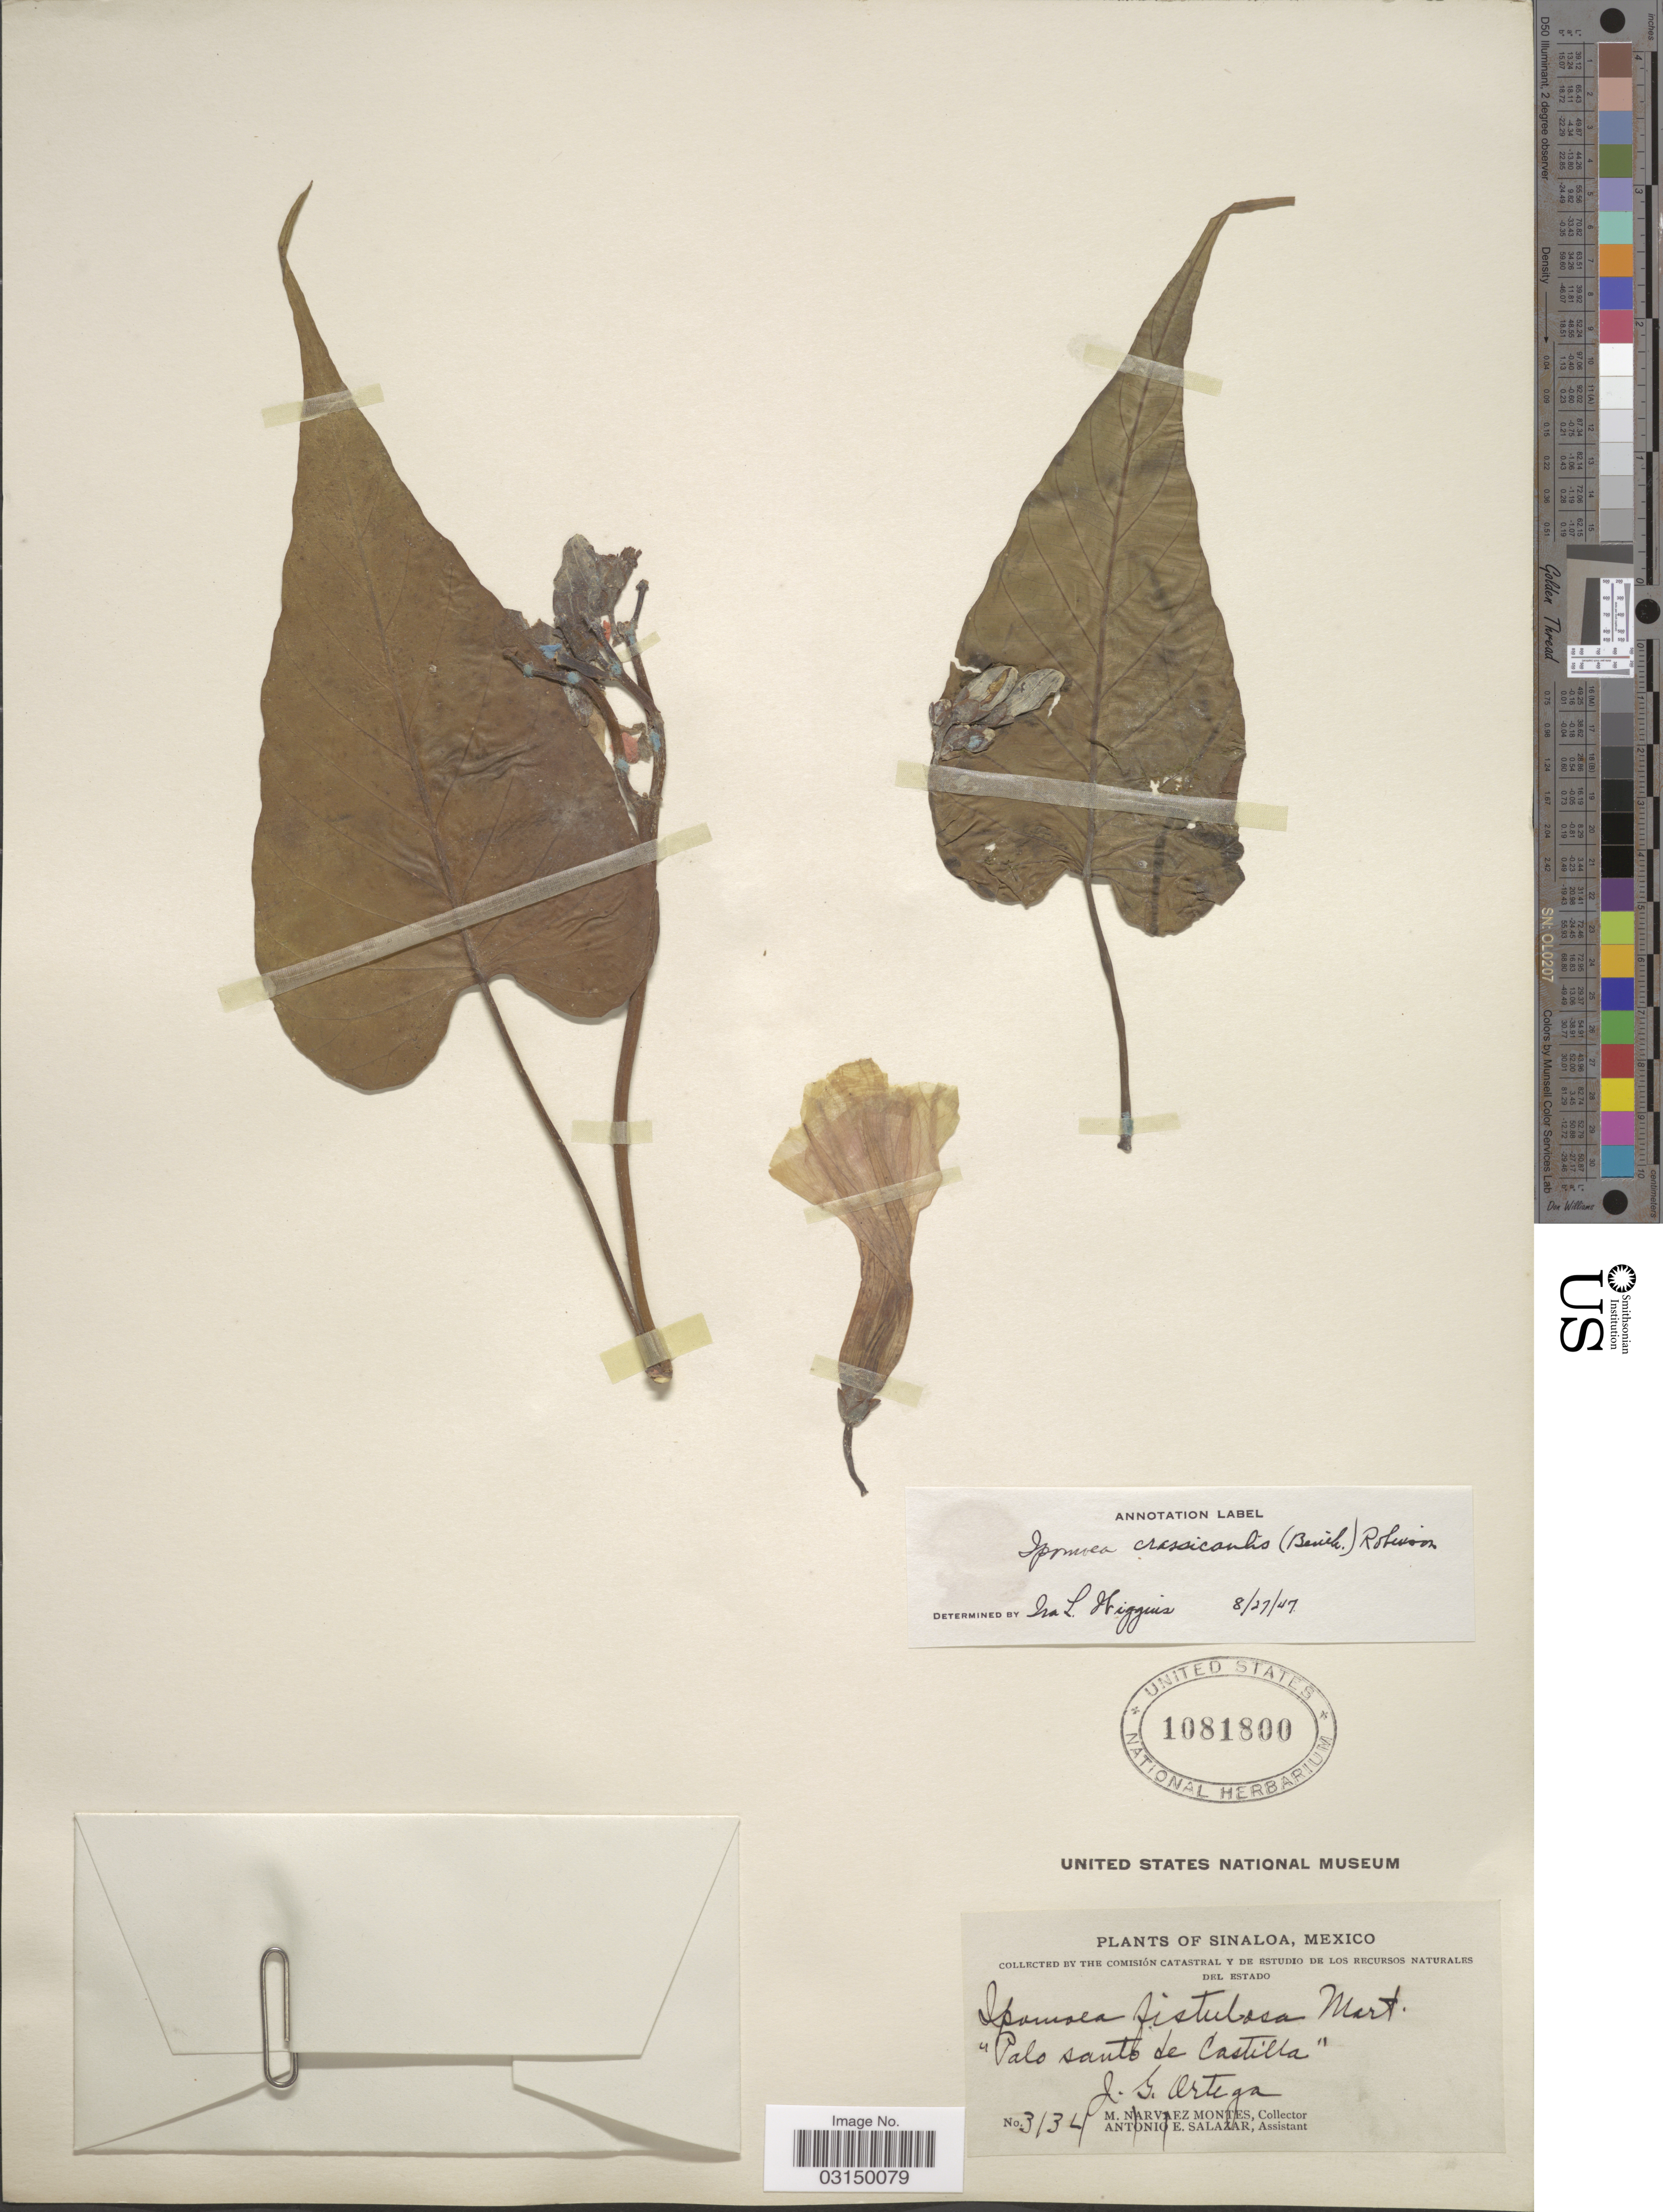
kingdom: Plantae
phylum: Tracheophyta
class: Magnoliopsida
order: Solanales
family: Convolvulaceae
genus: Ipomoea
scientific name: Ipomoea carnea subsp. fistulosa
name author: (Mart. ex Choisy) D.F. Austin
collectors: J. S. Ortega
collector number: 3134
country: Mexico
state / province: Sinaloa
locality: Palo santo de Castilla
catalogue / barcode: US 1081800